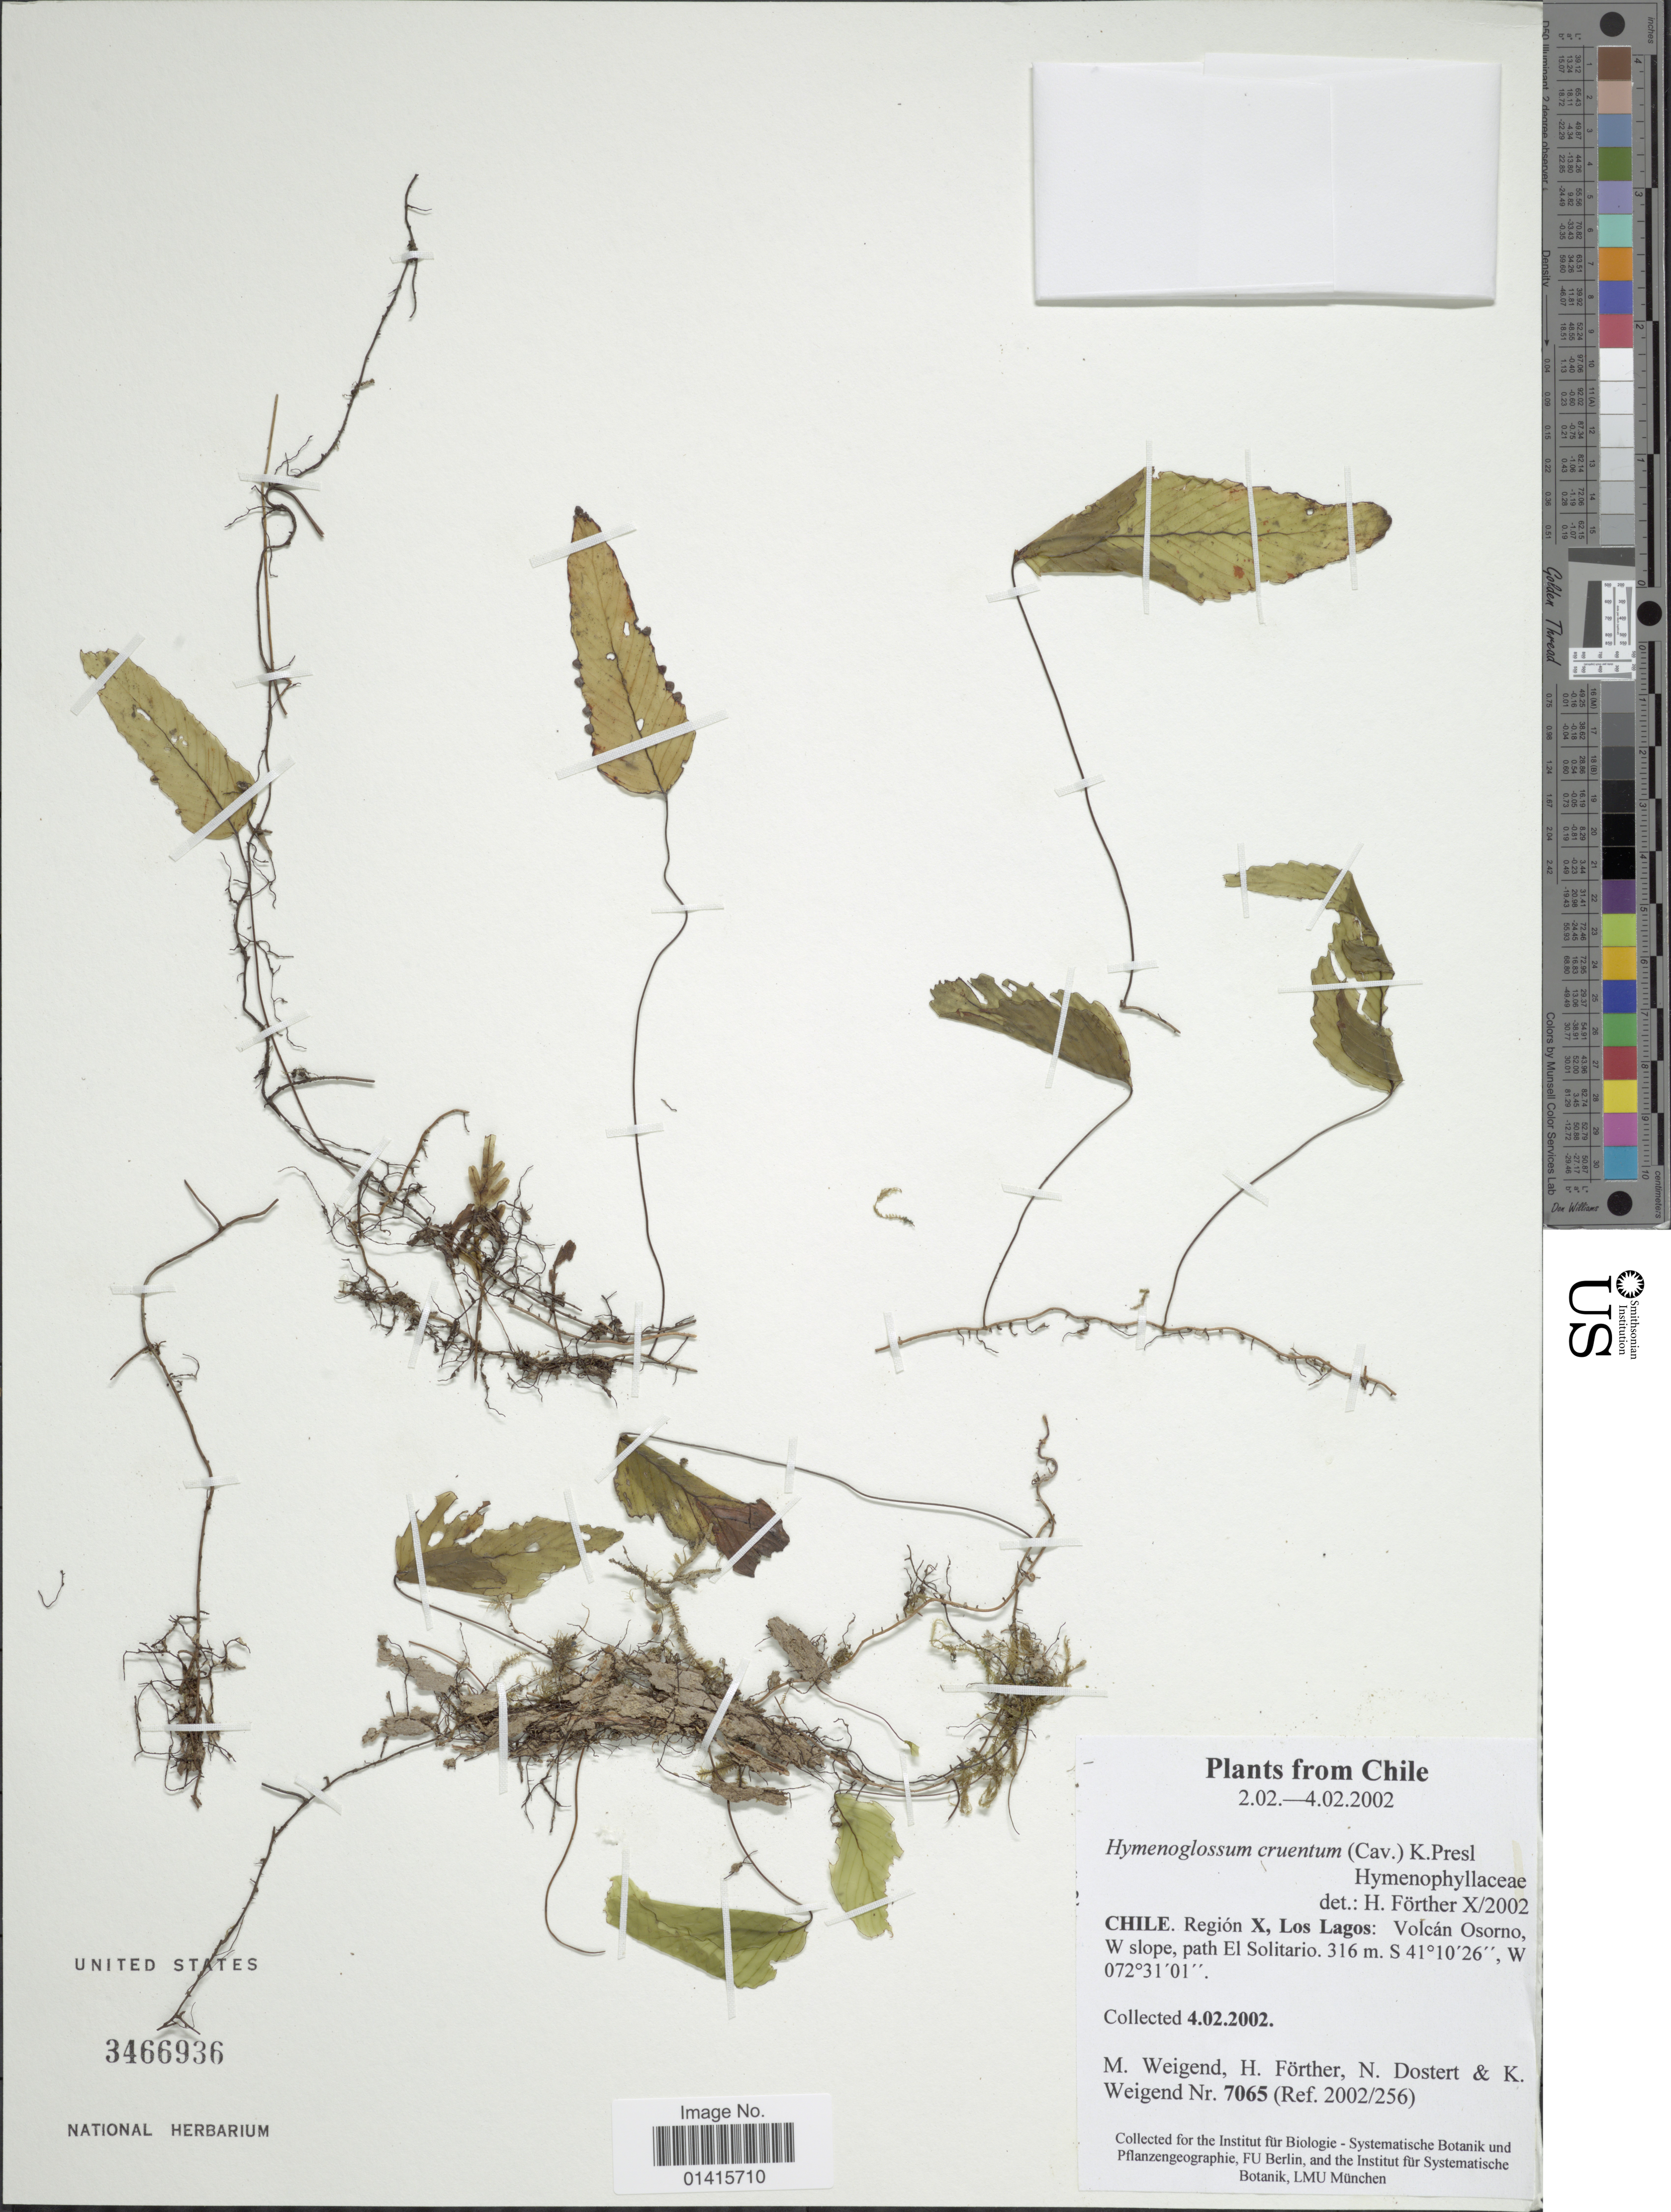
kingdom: Plantae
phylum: Tracheophyta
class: Polypodiopsida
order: Hymenophyllales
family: Hymenophyllaceae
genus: Hymenophyllum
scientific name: Hymenophyllum cruentum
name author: Cav.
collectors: M. Weigend, H. Förther, N. Dostert & K. Weigend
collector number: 7065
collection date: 2002-02-04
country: Chile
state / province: Los Lagos (X)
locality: Chile, Region X, Los Lagos: volcan Osorno, W slope, path El Solitario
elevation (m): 316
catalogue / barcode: US 3466936